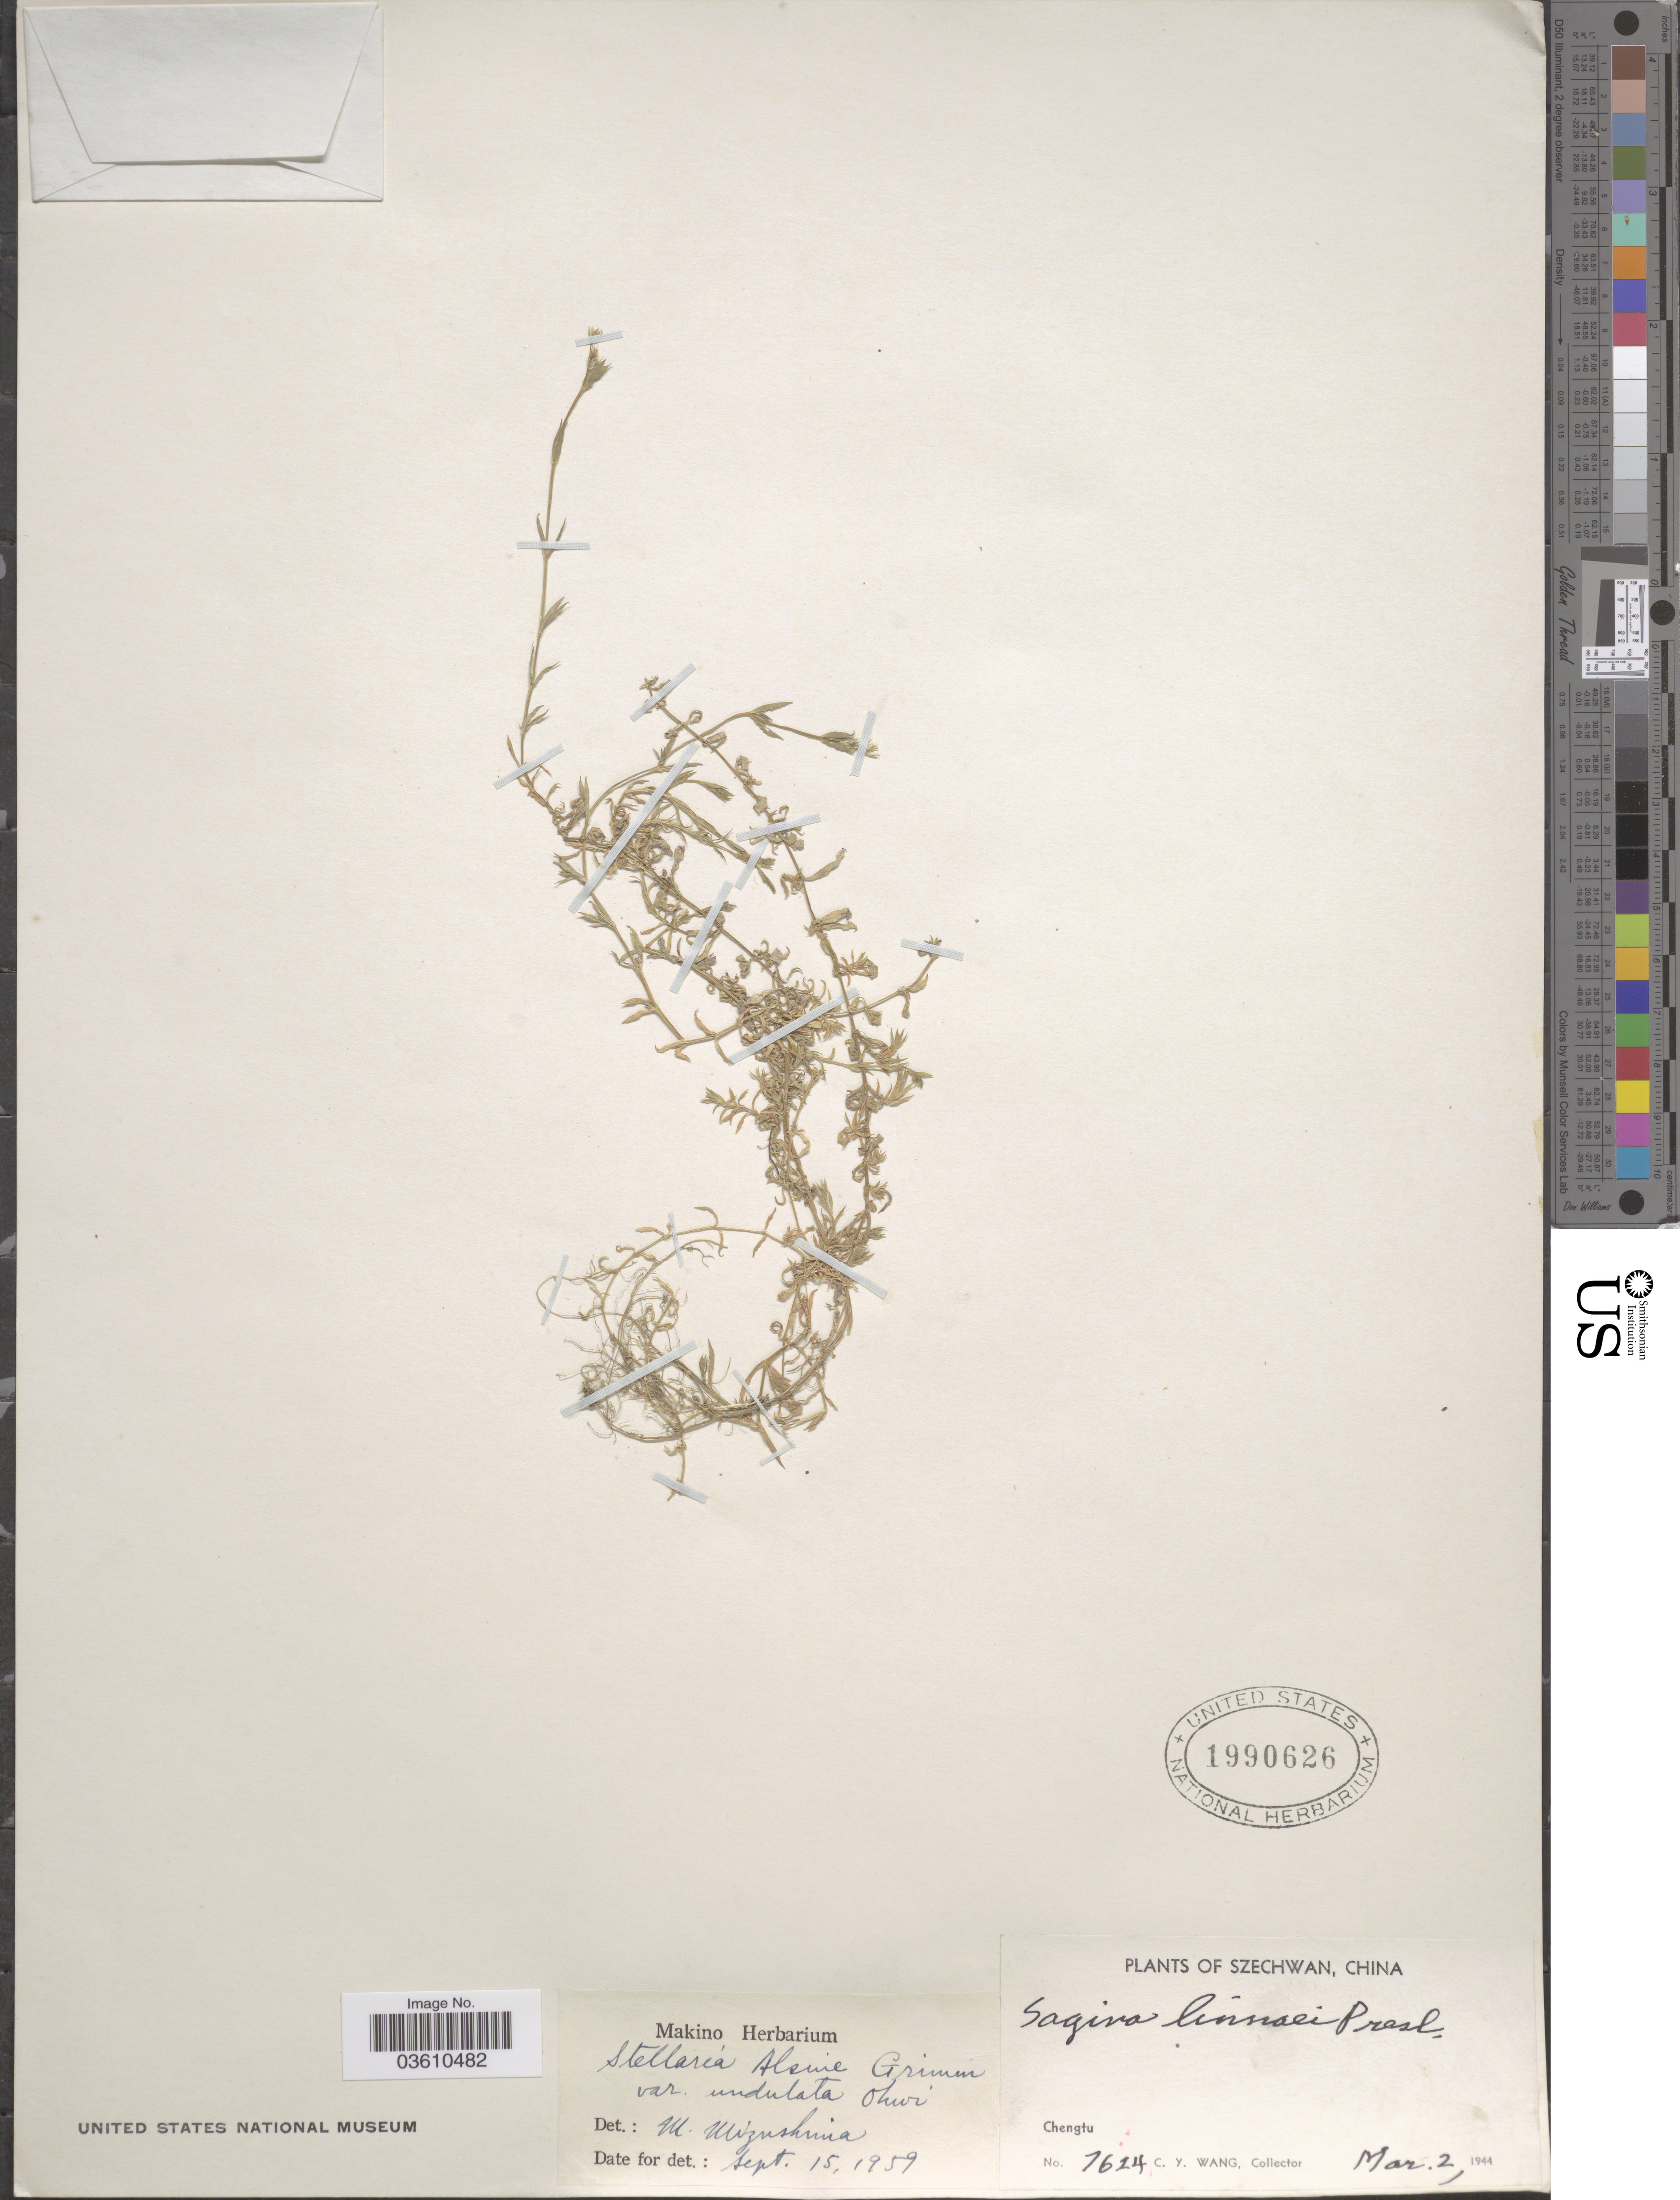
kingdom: Plantae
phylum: Tracheophyta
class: Magnoliopsida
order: Caryophyllales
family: Caryophyllaceae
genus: Stellaria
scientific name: Stellaria alsine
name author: Grimm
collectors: C. y. Wang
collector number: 7624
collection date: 1944-03-02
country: China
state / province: Sichuan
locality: Szechwan. Chengtu.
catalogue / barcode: US 1990626